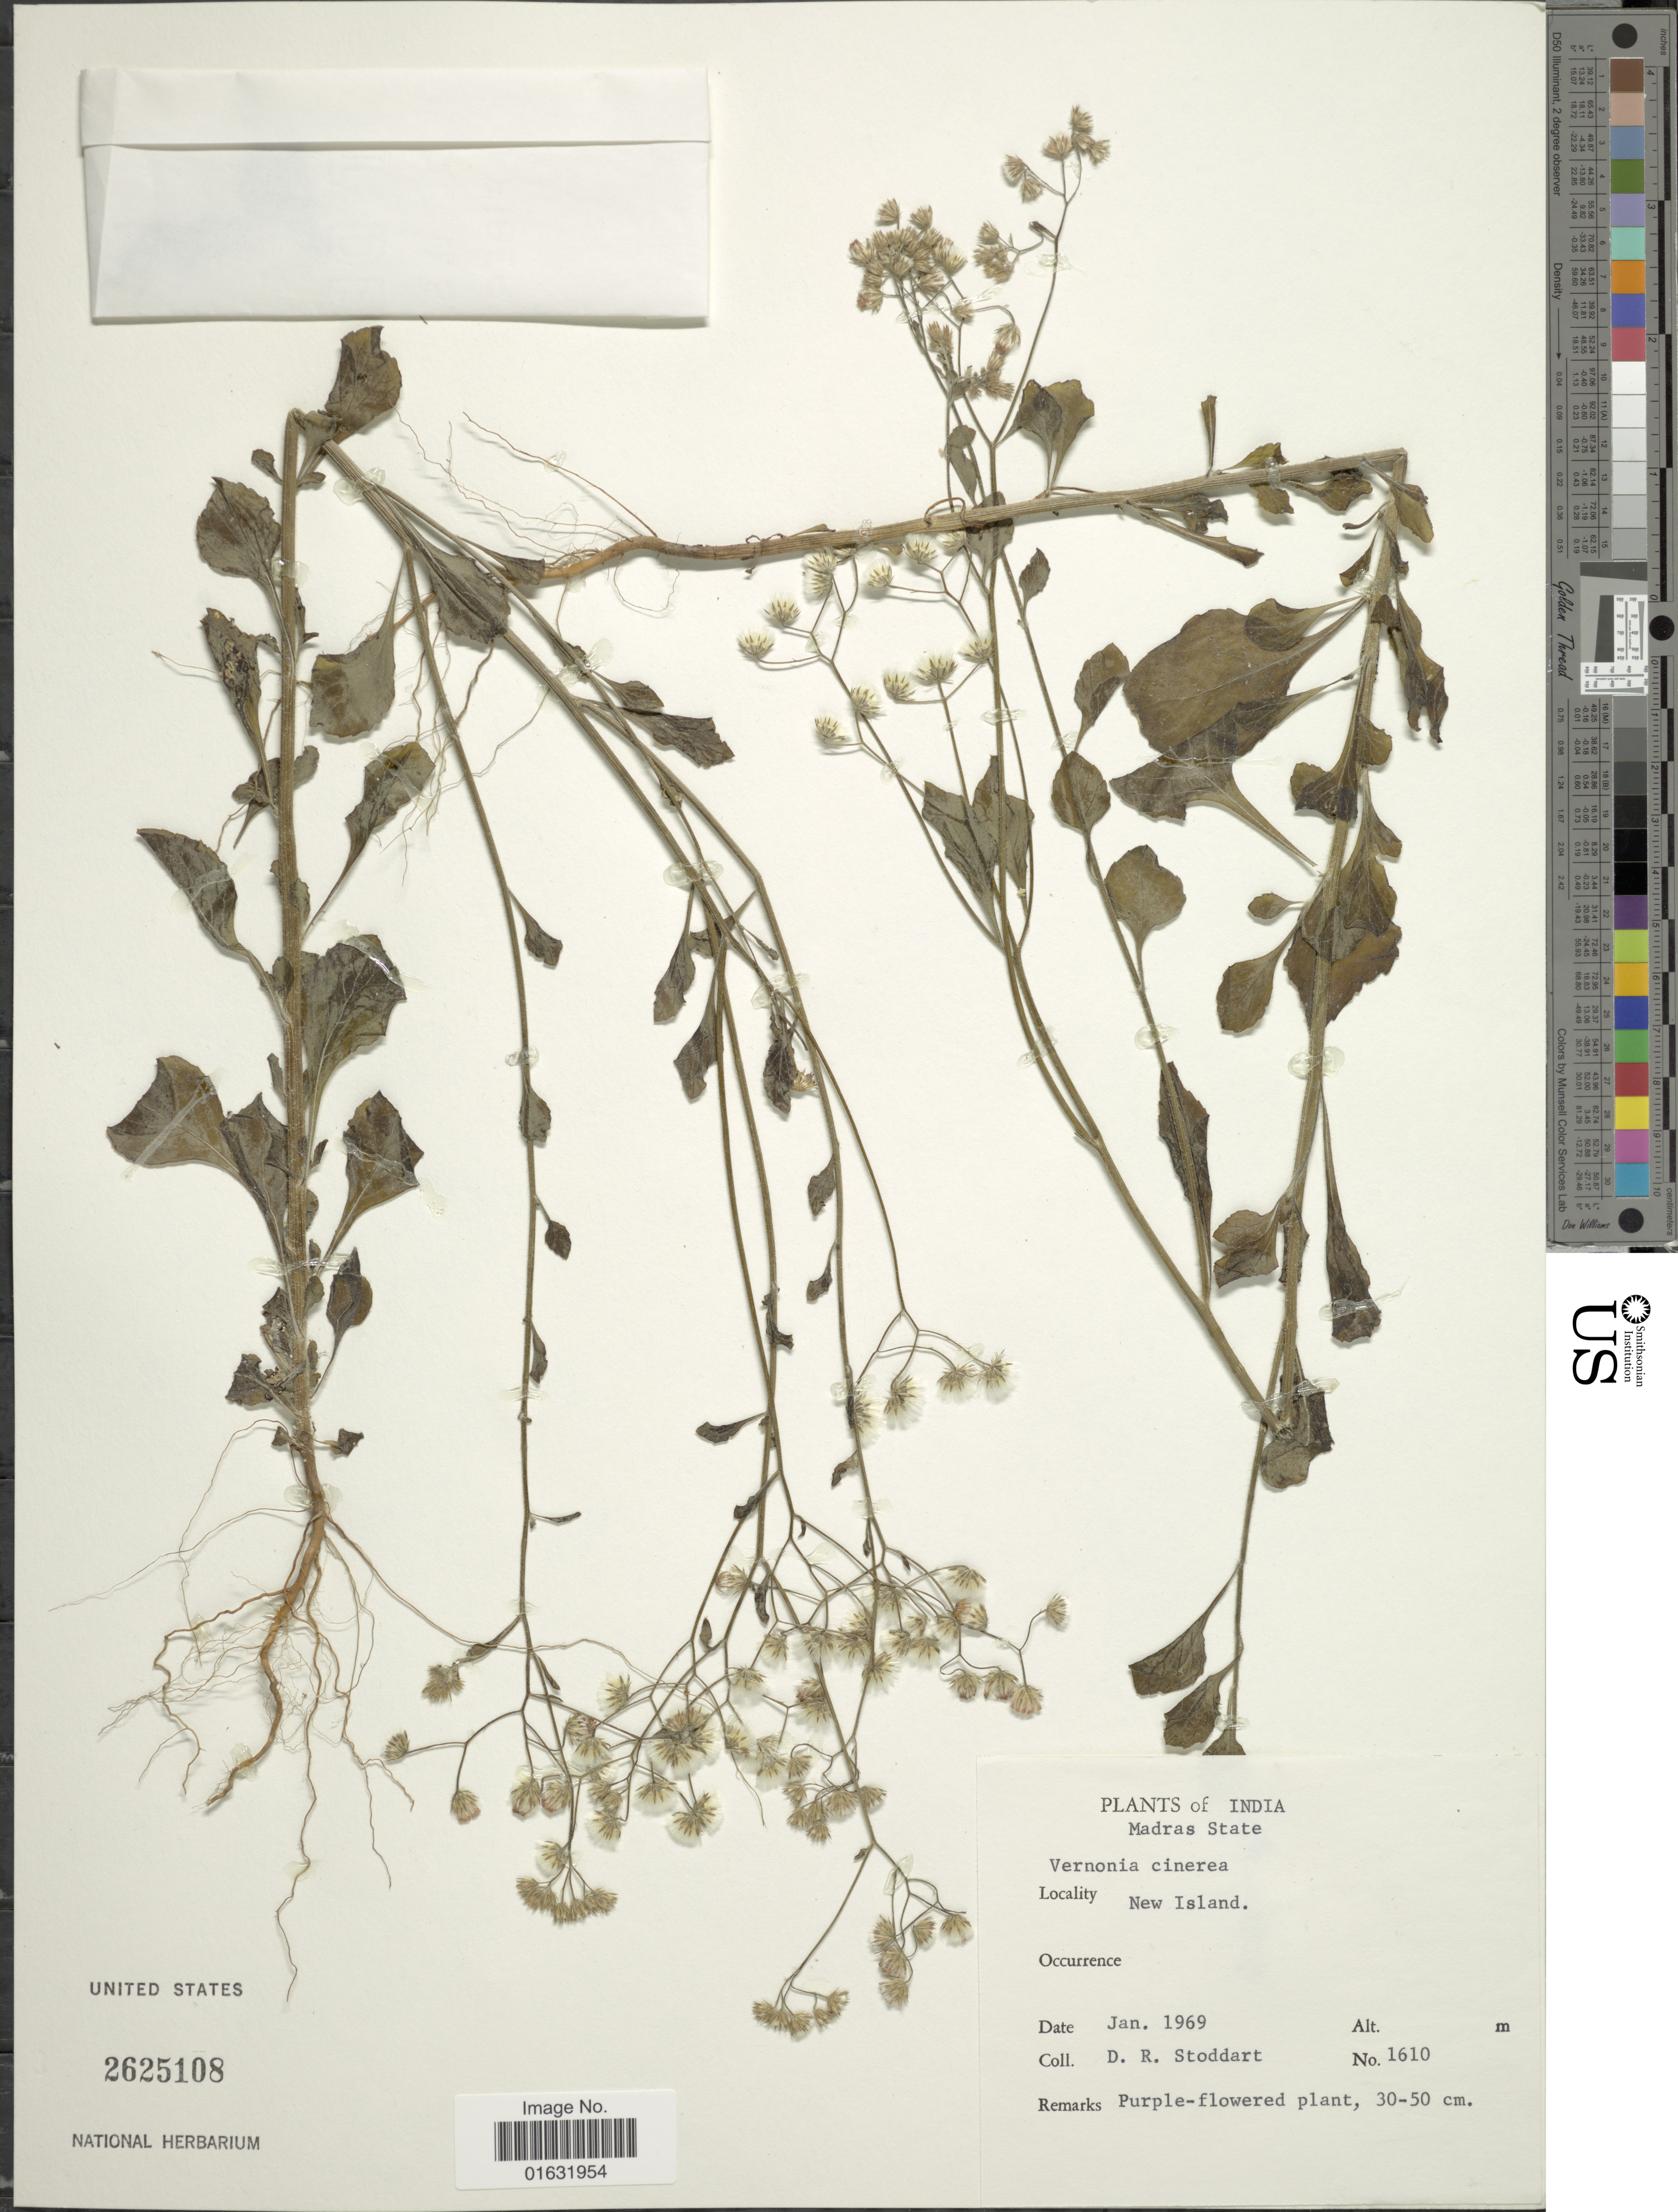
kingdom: Plantae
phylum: Tracheophyta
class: Magnoliopsida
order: Asterales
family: Asteraceae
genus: Cyanthillium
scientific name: Cyanthillium cinereum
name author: (L.) H. Rob.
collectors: D. R. Stoddart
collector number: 1610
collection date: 1969-01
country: India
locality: India, Madras State, New Island.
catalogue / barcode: US 2625108